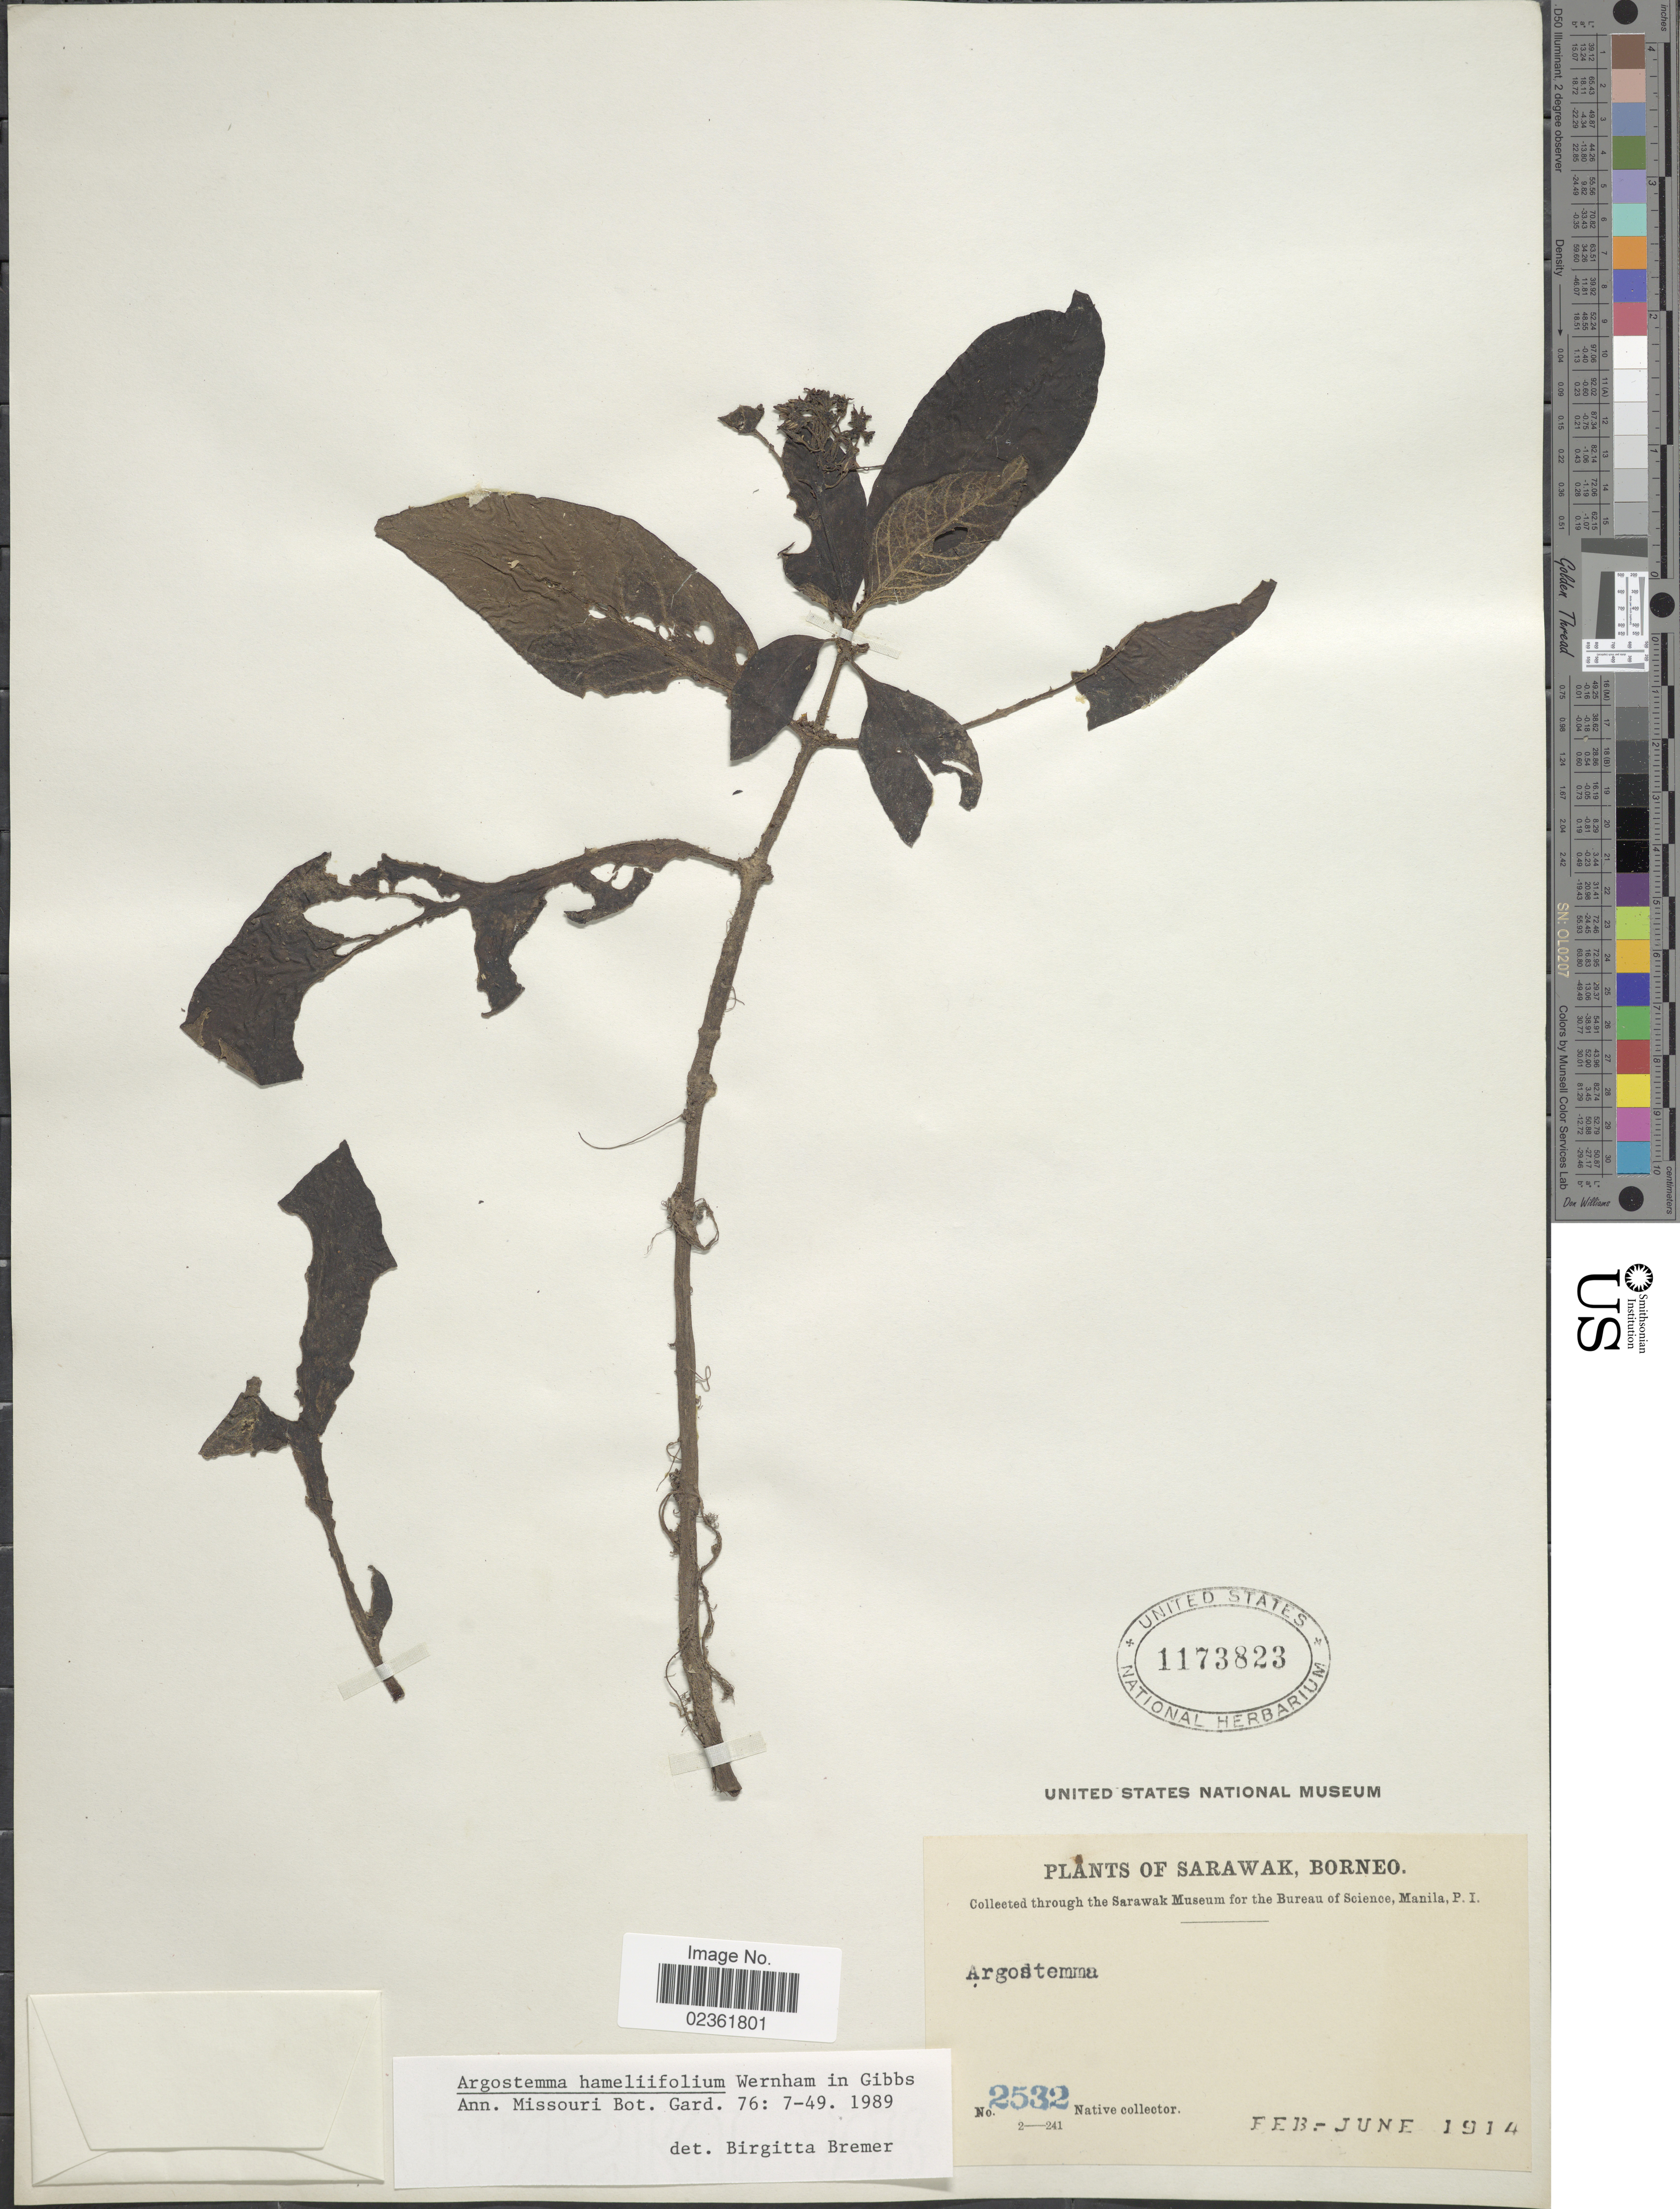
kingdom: Plantae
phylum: Tracheophyta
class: Magnoliopsida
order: Gentianales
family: Rubiaceae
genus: Argostemma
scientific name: Argostemma hameliifolium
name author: Wernham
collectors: Native collector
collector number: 2532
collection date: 1914-02/1914-06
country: Malaysia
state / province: Sarawak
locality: Borneo.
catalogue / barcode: US 1173823